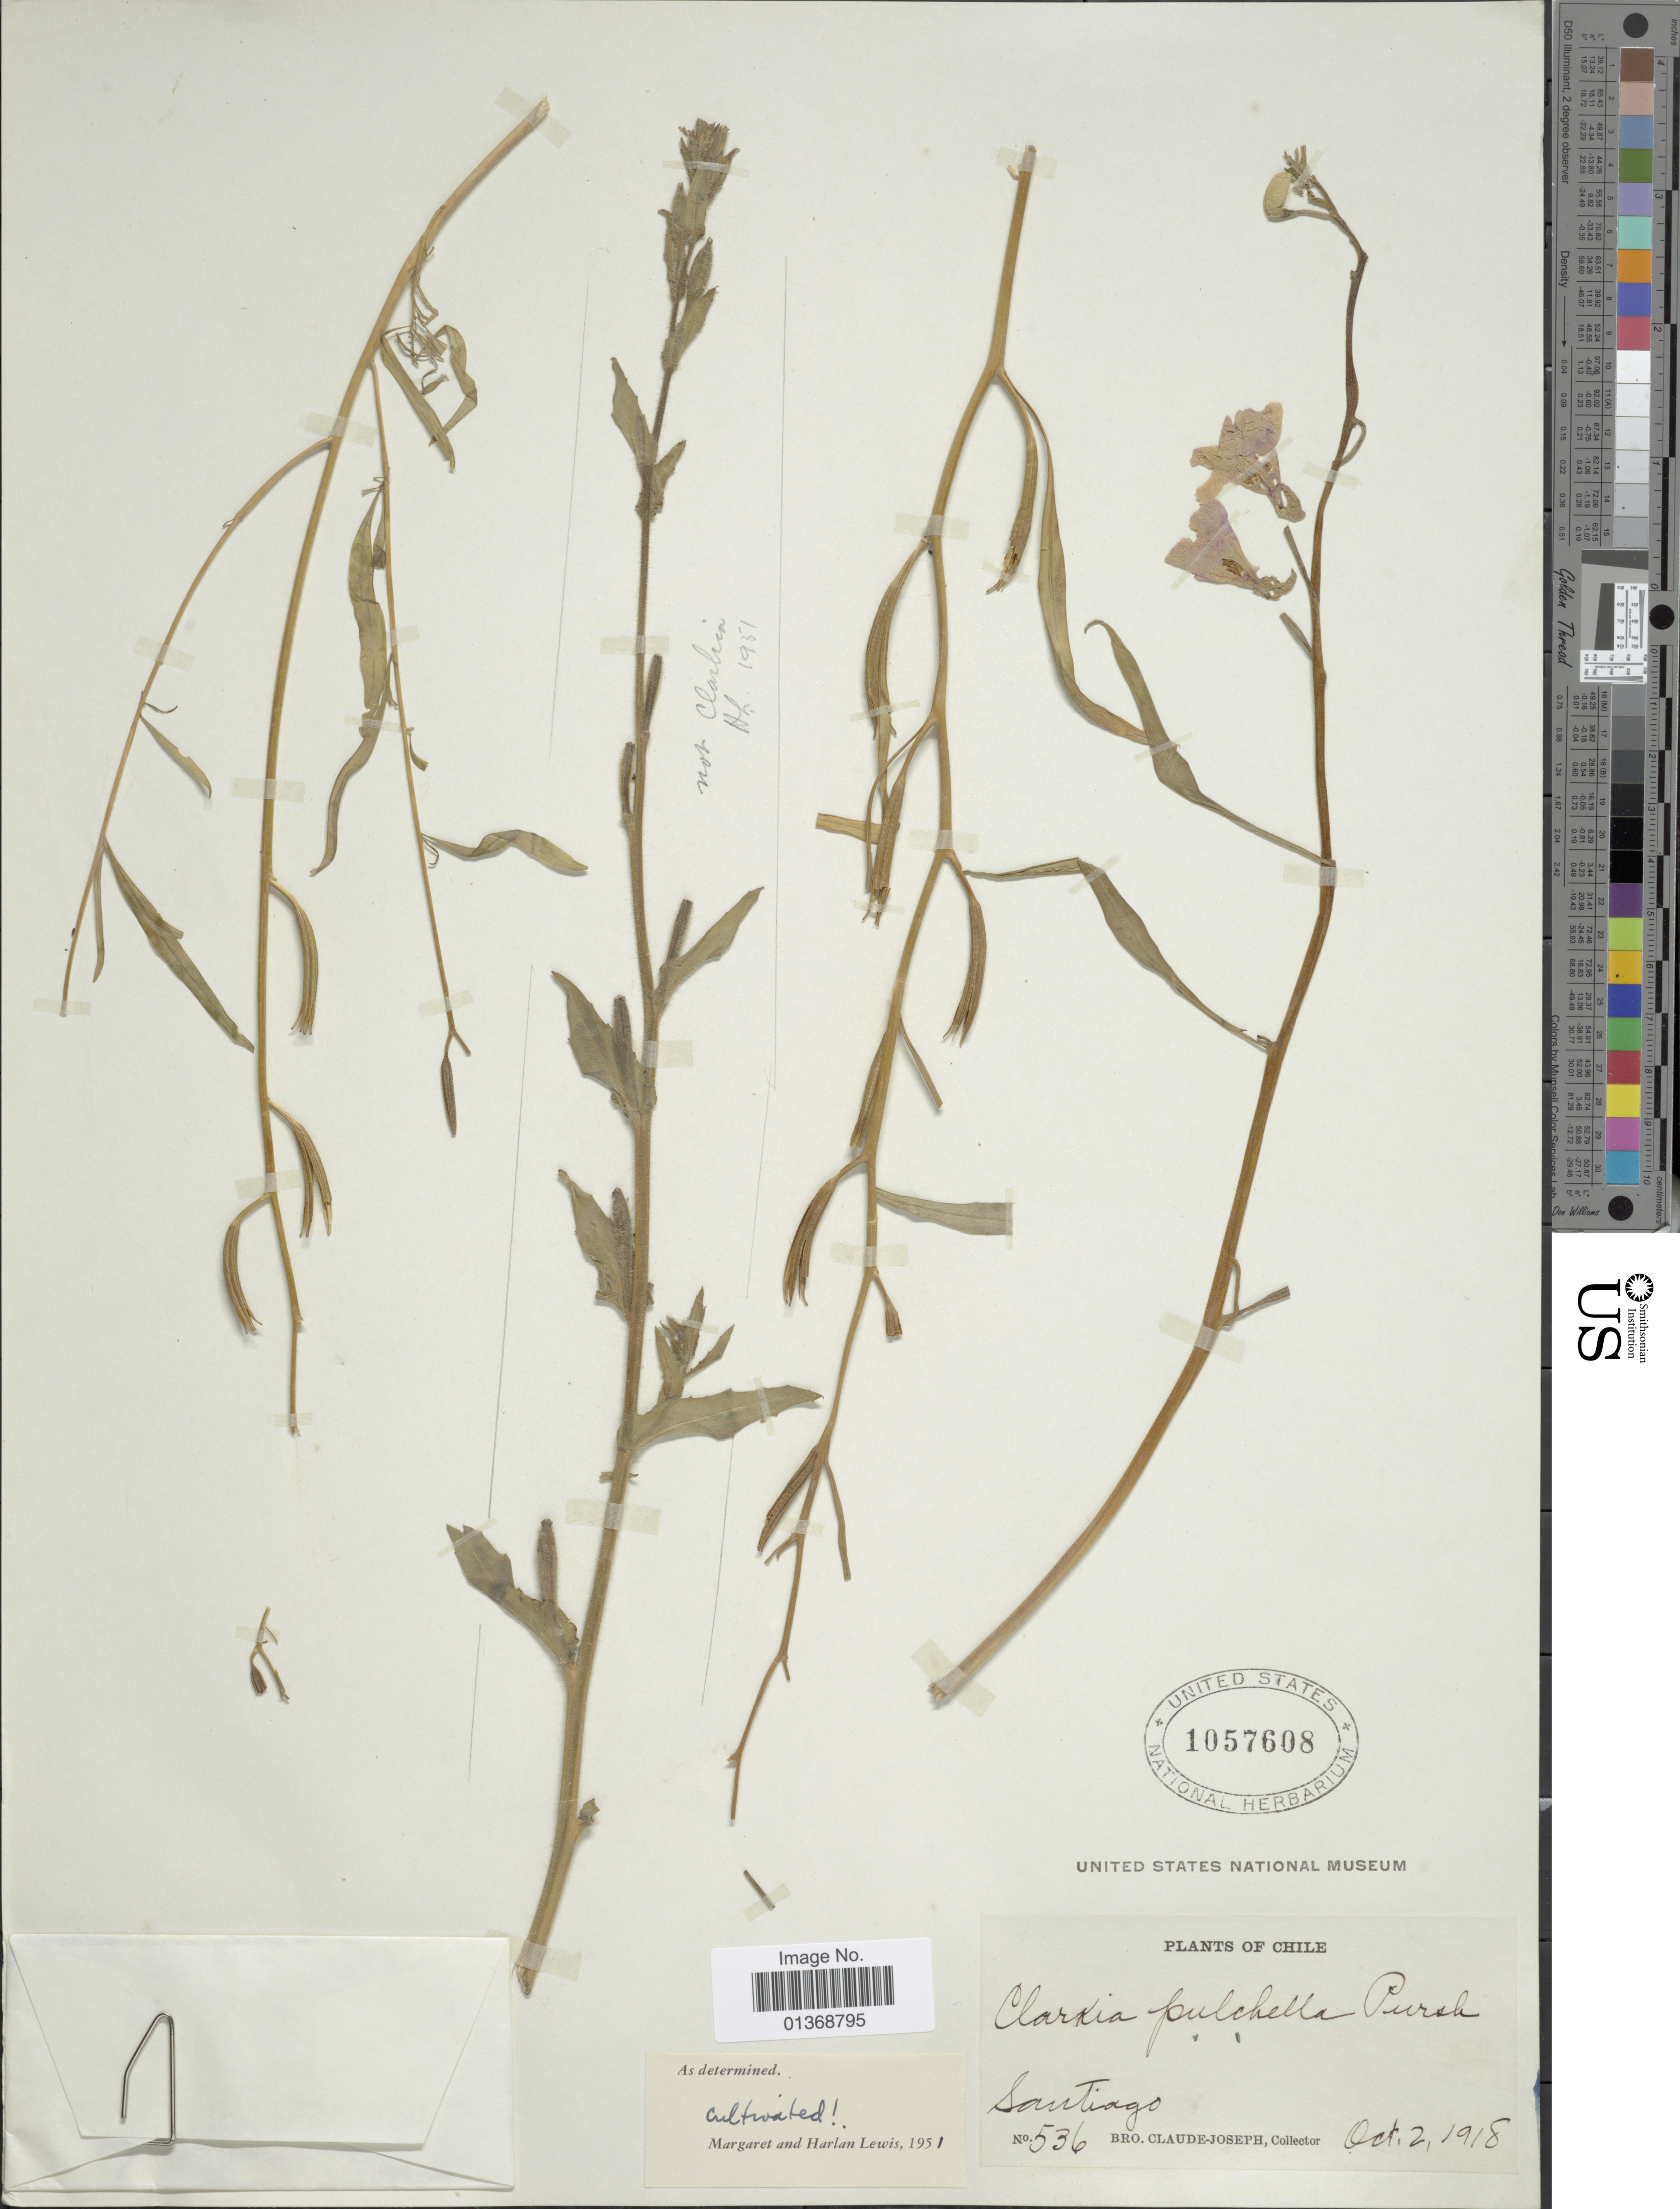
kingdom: Plantae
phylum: Tracheophyta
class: Magnoliopsida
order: Myrtales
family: Onagraceae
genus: Clarkia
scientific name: Clarkia amoena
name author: (Lehm.) A. Nelson & J.F. Macbr.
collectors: Bro. Claude-Joseph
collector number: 536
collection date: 1918-10-02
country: Chile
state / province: Región Metropolitana (RM)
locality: Santiago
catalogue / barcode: US 1057608